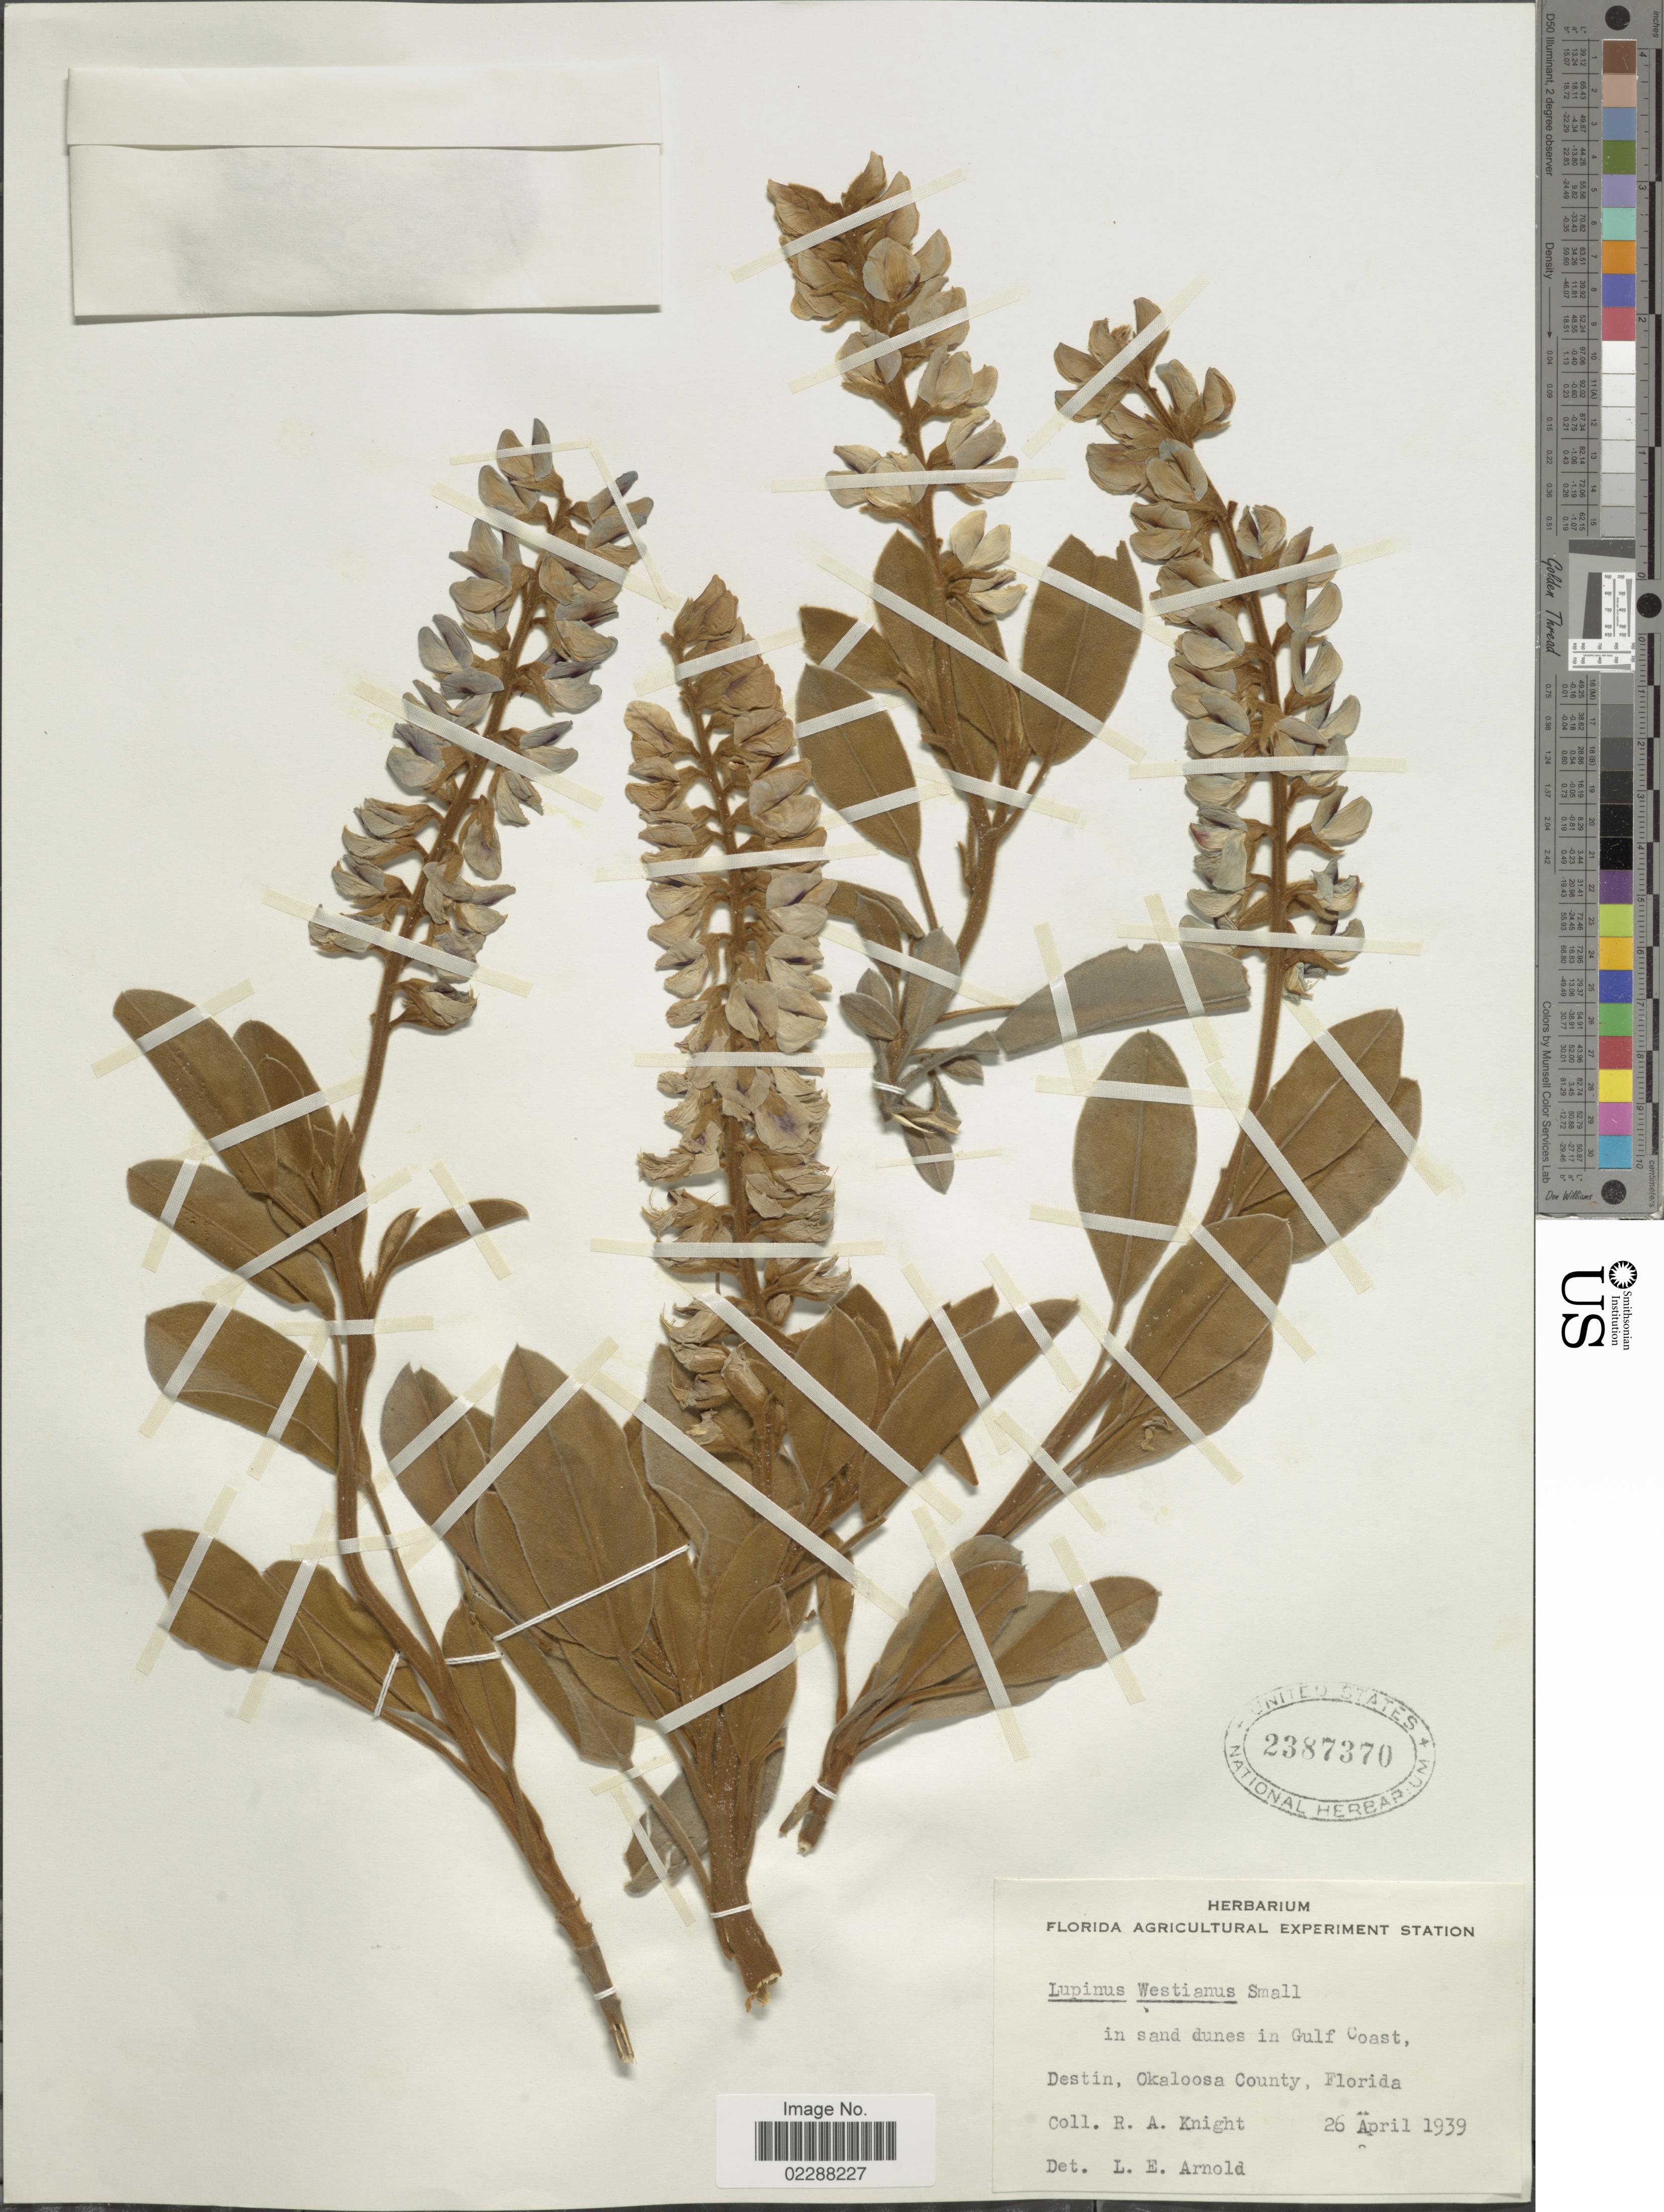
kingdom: Plantae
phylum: Tracheophyta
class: Magnoliopsida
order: Fabales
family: Fabaceae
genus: Lupinus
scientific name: Lupinus westianus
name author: Small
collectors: R. Knight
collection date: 1939-04-26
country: United States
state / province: Florida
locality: Destin, Okaloosa County, Florida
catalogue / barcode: US 2387370